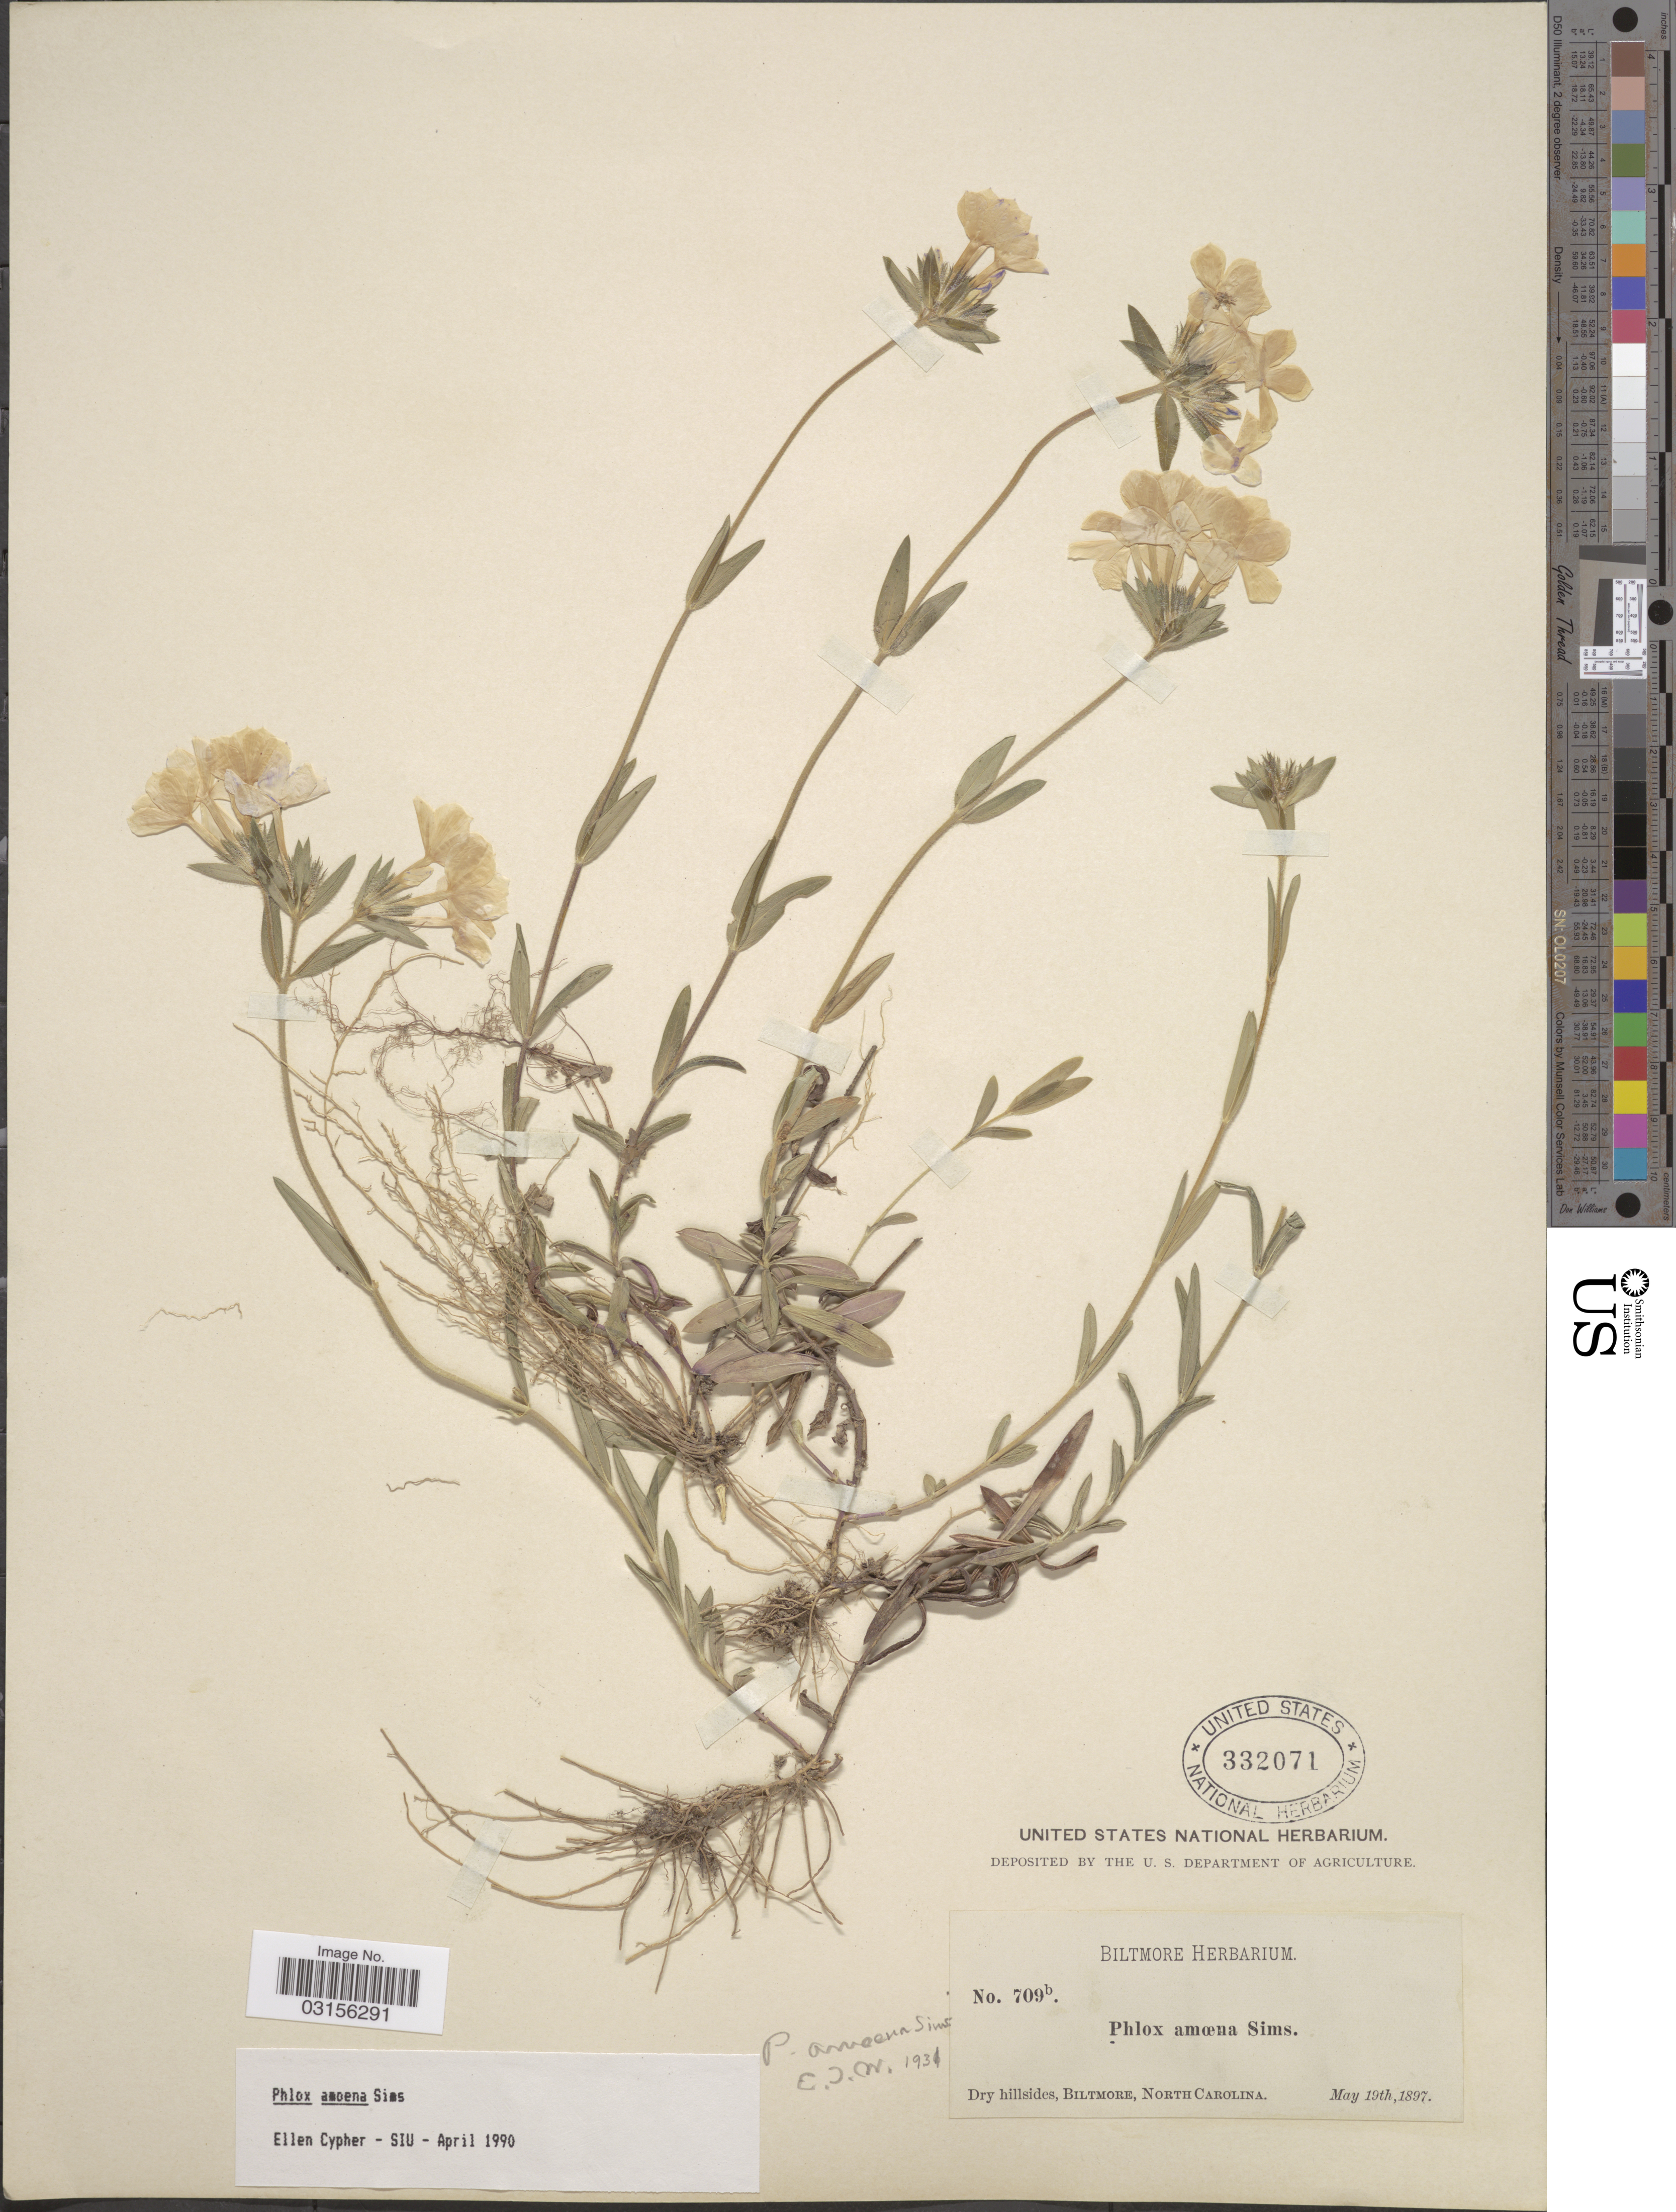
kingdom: Plantae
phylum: Tracheophyta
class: Magnoliopsida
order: Ericales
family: Polemoniaceae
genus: Phlox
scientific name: Phlox amoena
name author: Sims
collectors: ex herb. Biltmore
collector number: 709b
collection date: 1897-05-19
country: United States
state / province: North Carolina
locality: Biltmore.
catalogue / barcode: US 332071